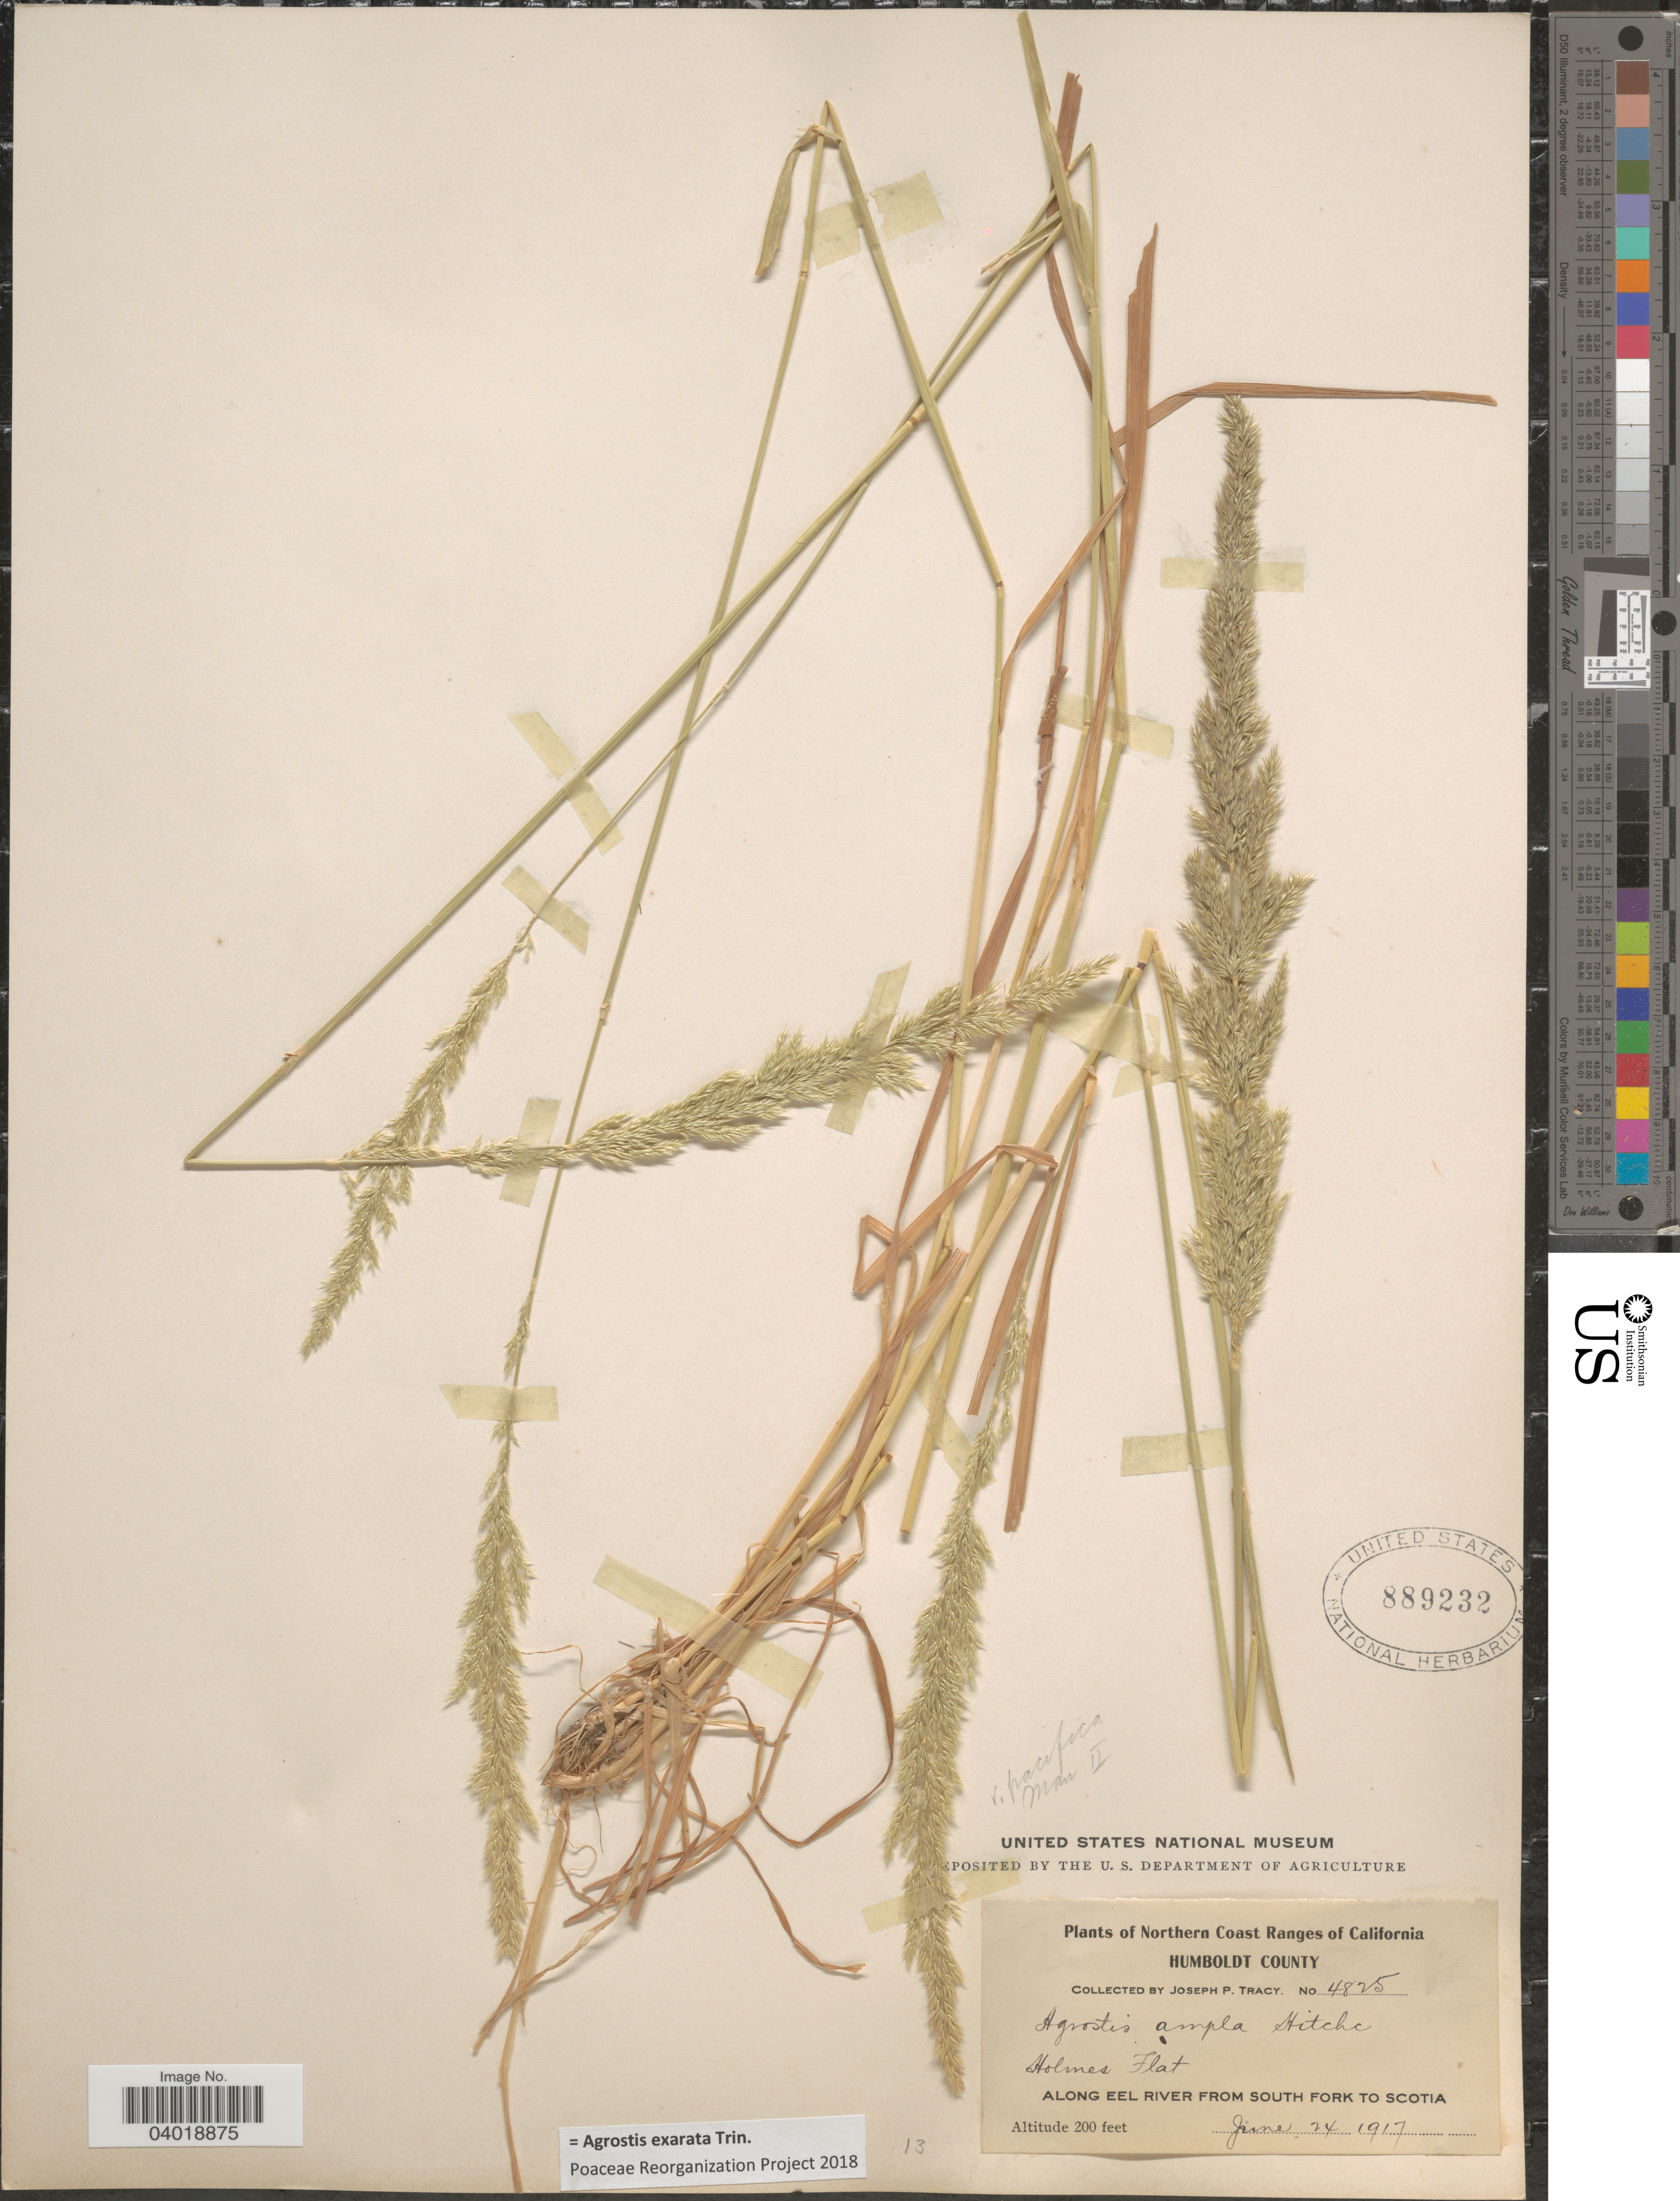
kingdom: Plantae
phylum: Tracheophyta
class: Liliopsida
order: Poales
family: Poaceae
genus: Agrostis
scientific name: Agrostis exarata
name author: Trin.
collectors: J. Tracy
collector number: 4825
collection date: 1917-06-24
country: United States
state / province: California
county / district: Humboldt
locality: Northern Coast Ranges of California. Humboldt County. Holmes Flat. Along Eel River from South Fork to Scotia.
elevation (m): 61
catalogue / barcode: US 889232